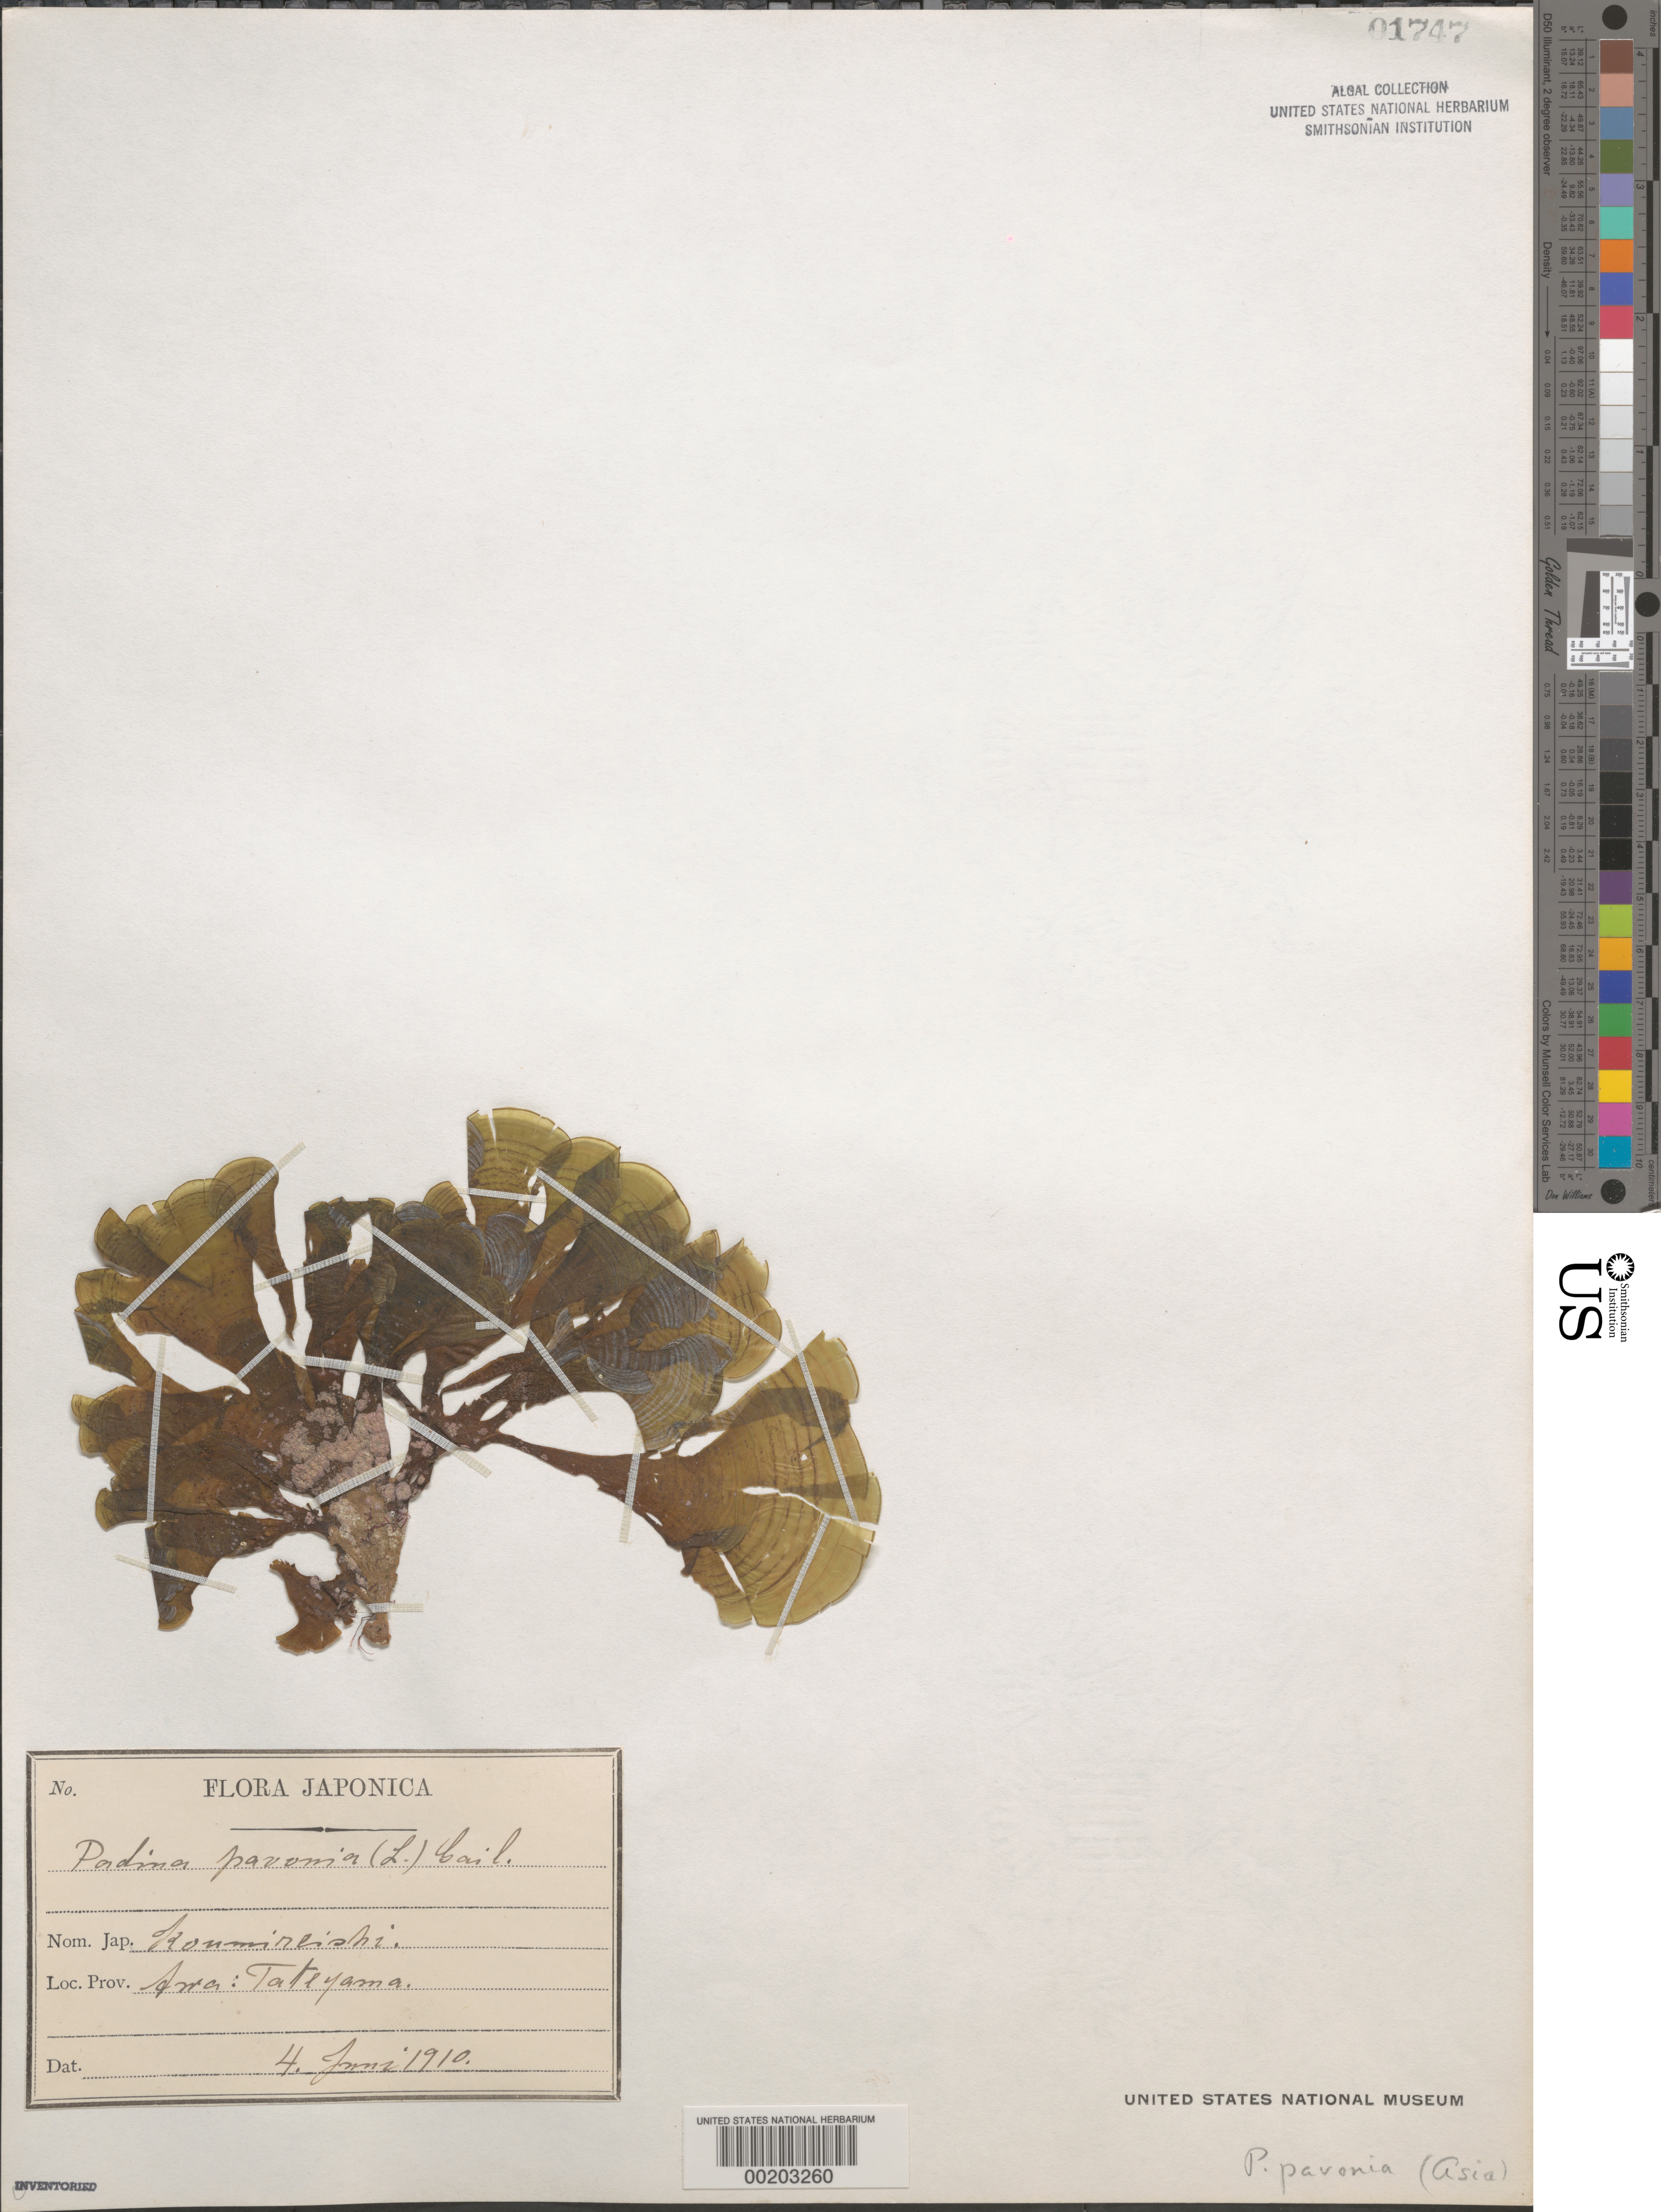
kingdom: Chromista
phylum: Ochrophyta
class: Phaeophyceae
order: Dictyotales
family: Dictyotaceae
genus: Padina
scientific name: Padina pavonica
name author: (L.) Thivy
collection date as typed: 04 Jun 1910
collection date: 1910-06-04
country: Japan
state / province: Tiba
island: Honshu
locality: Tateyama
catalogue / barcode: US 1747